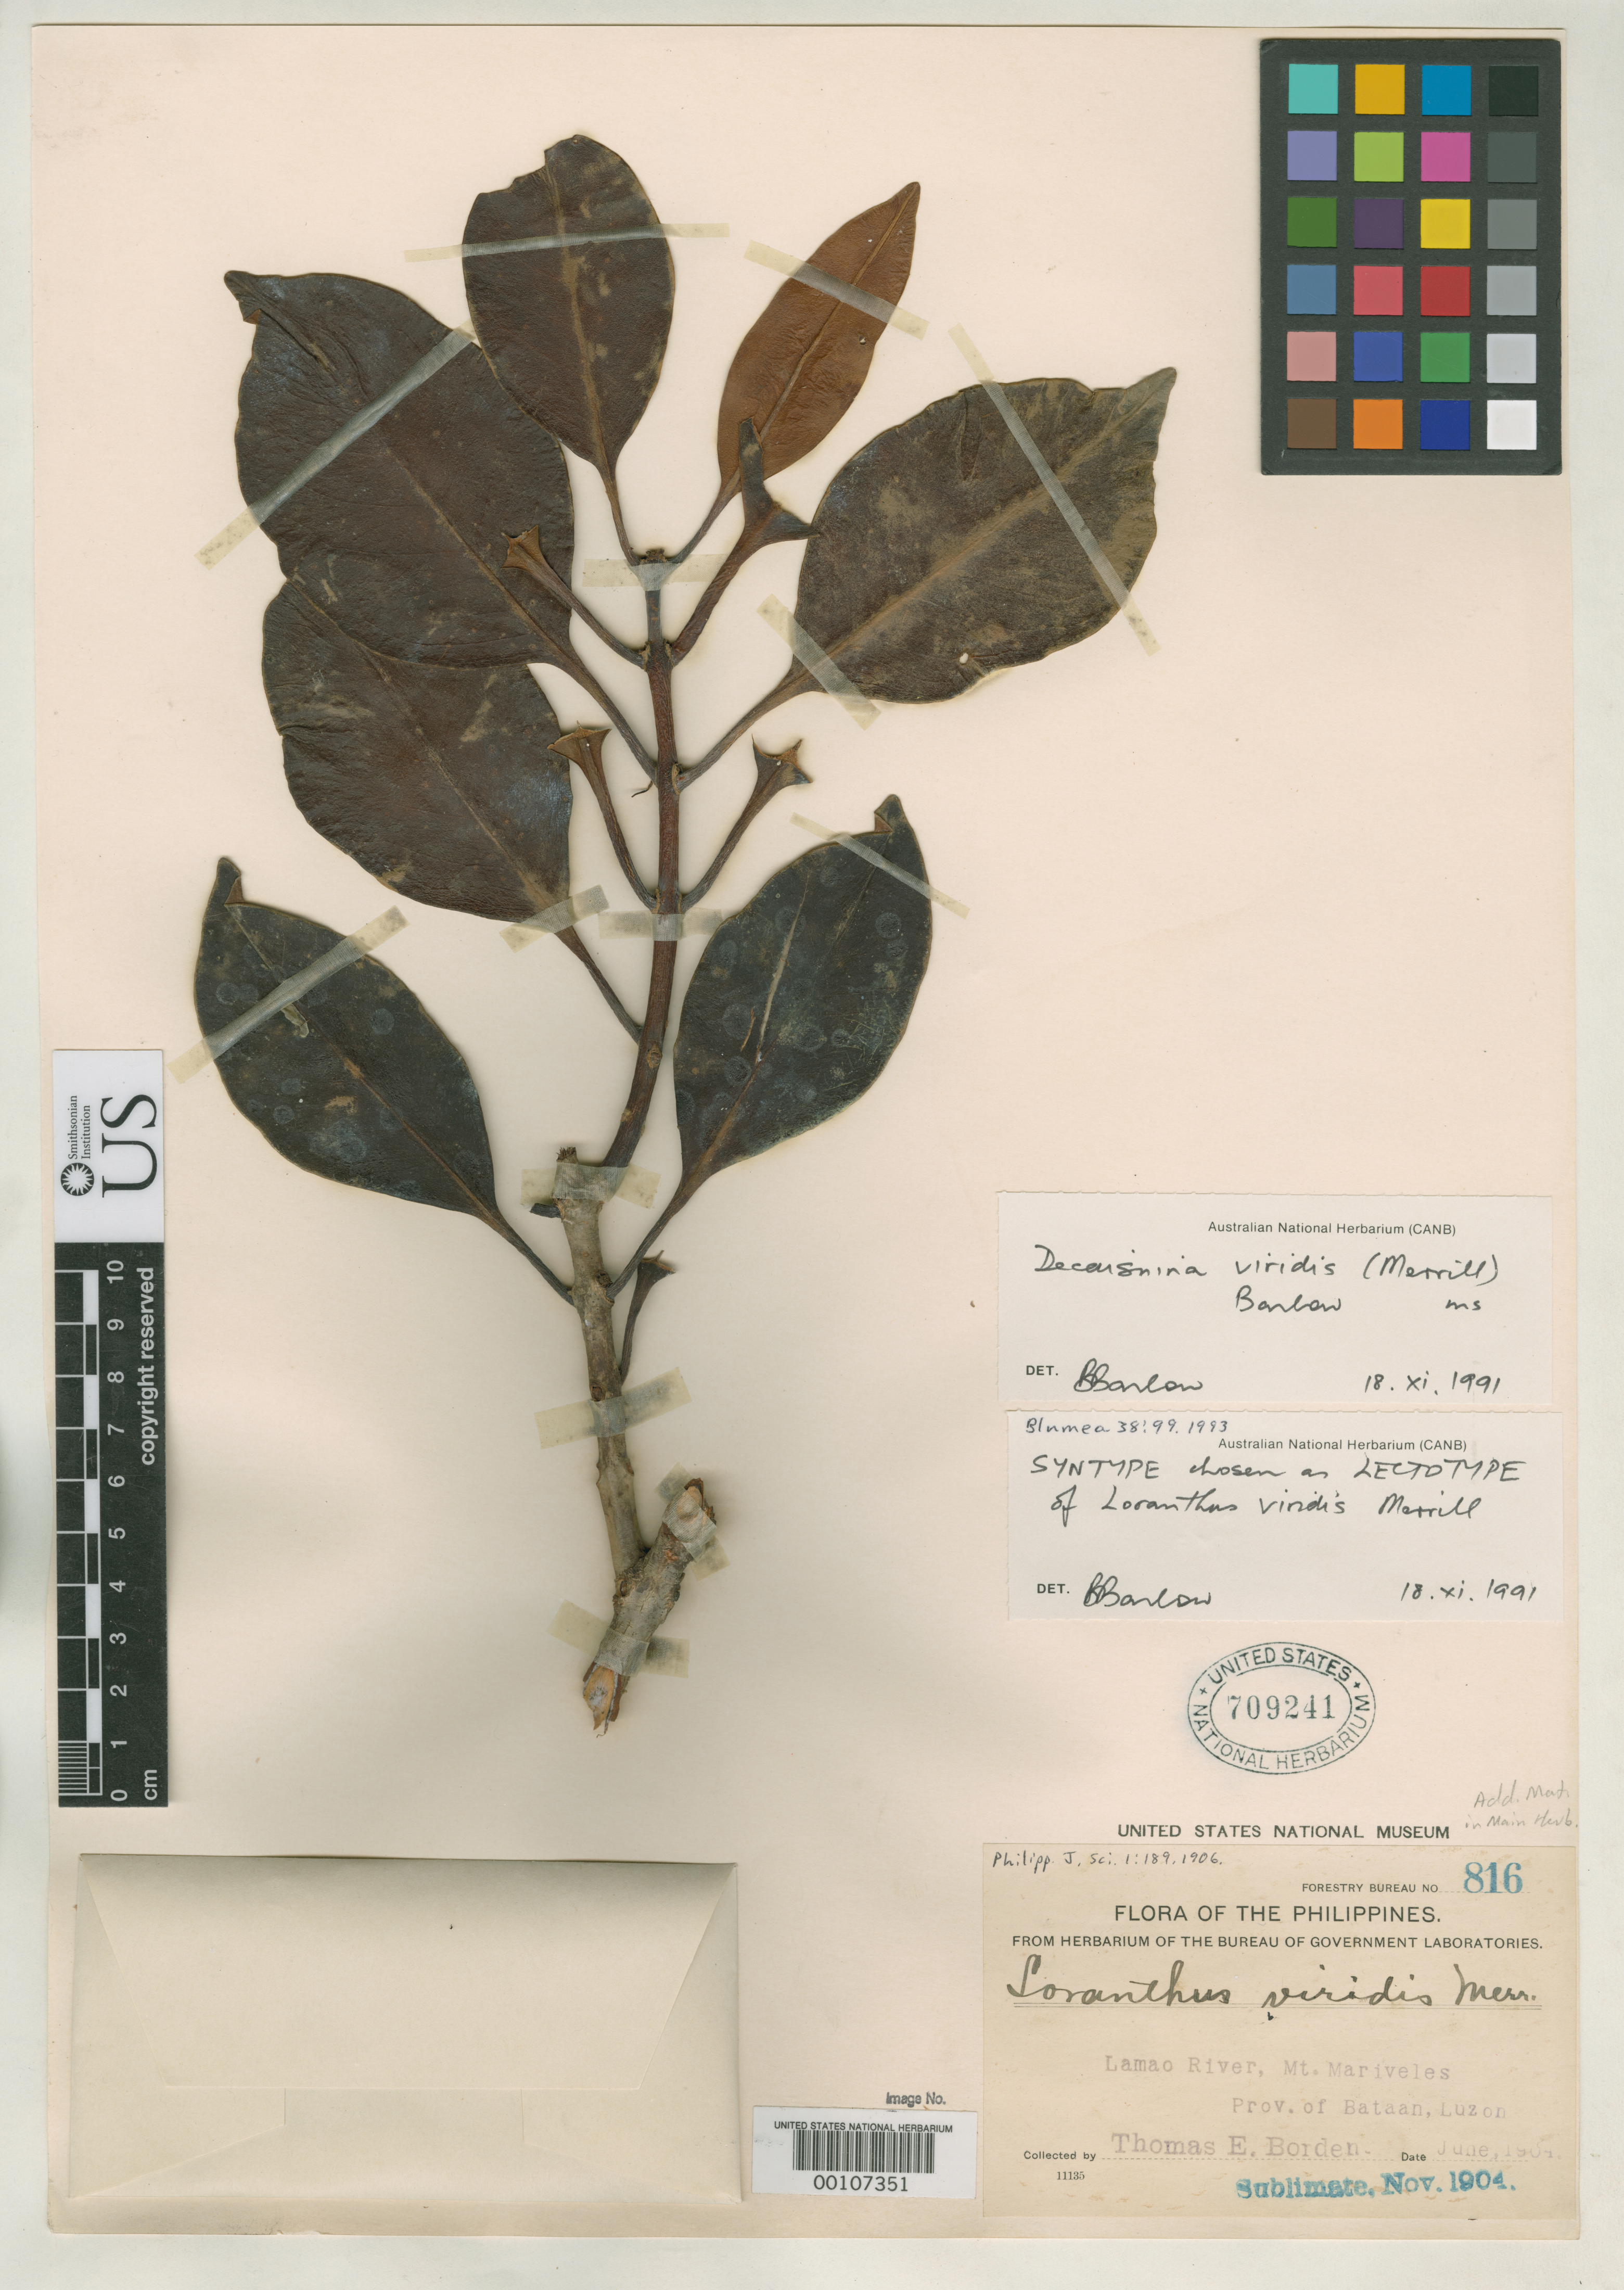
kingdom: Plantae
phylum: Tracheophyta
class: Magnoliopsida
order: Santalales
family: Loranthaceae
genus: Loranthus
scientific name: Loranthus viridis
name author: Merr.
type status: Lectotype; Isosyntype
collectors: T. E. Borden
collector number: Bur. Sci. 816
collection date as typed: Jun 1904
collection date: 1904-06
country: Philippines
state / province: Central Luzon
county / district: Bataan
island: Luzon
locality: Lamao River, Mt Mariveles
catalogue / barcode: US 709241